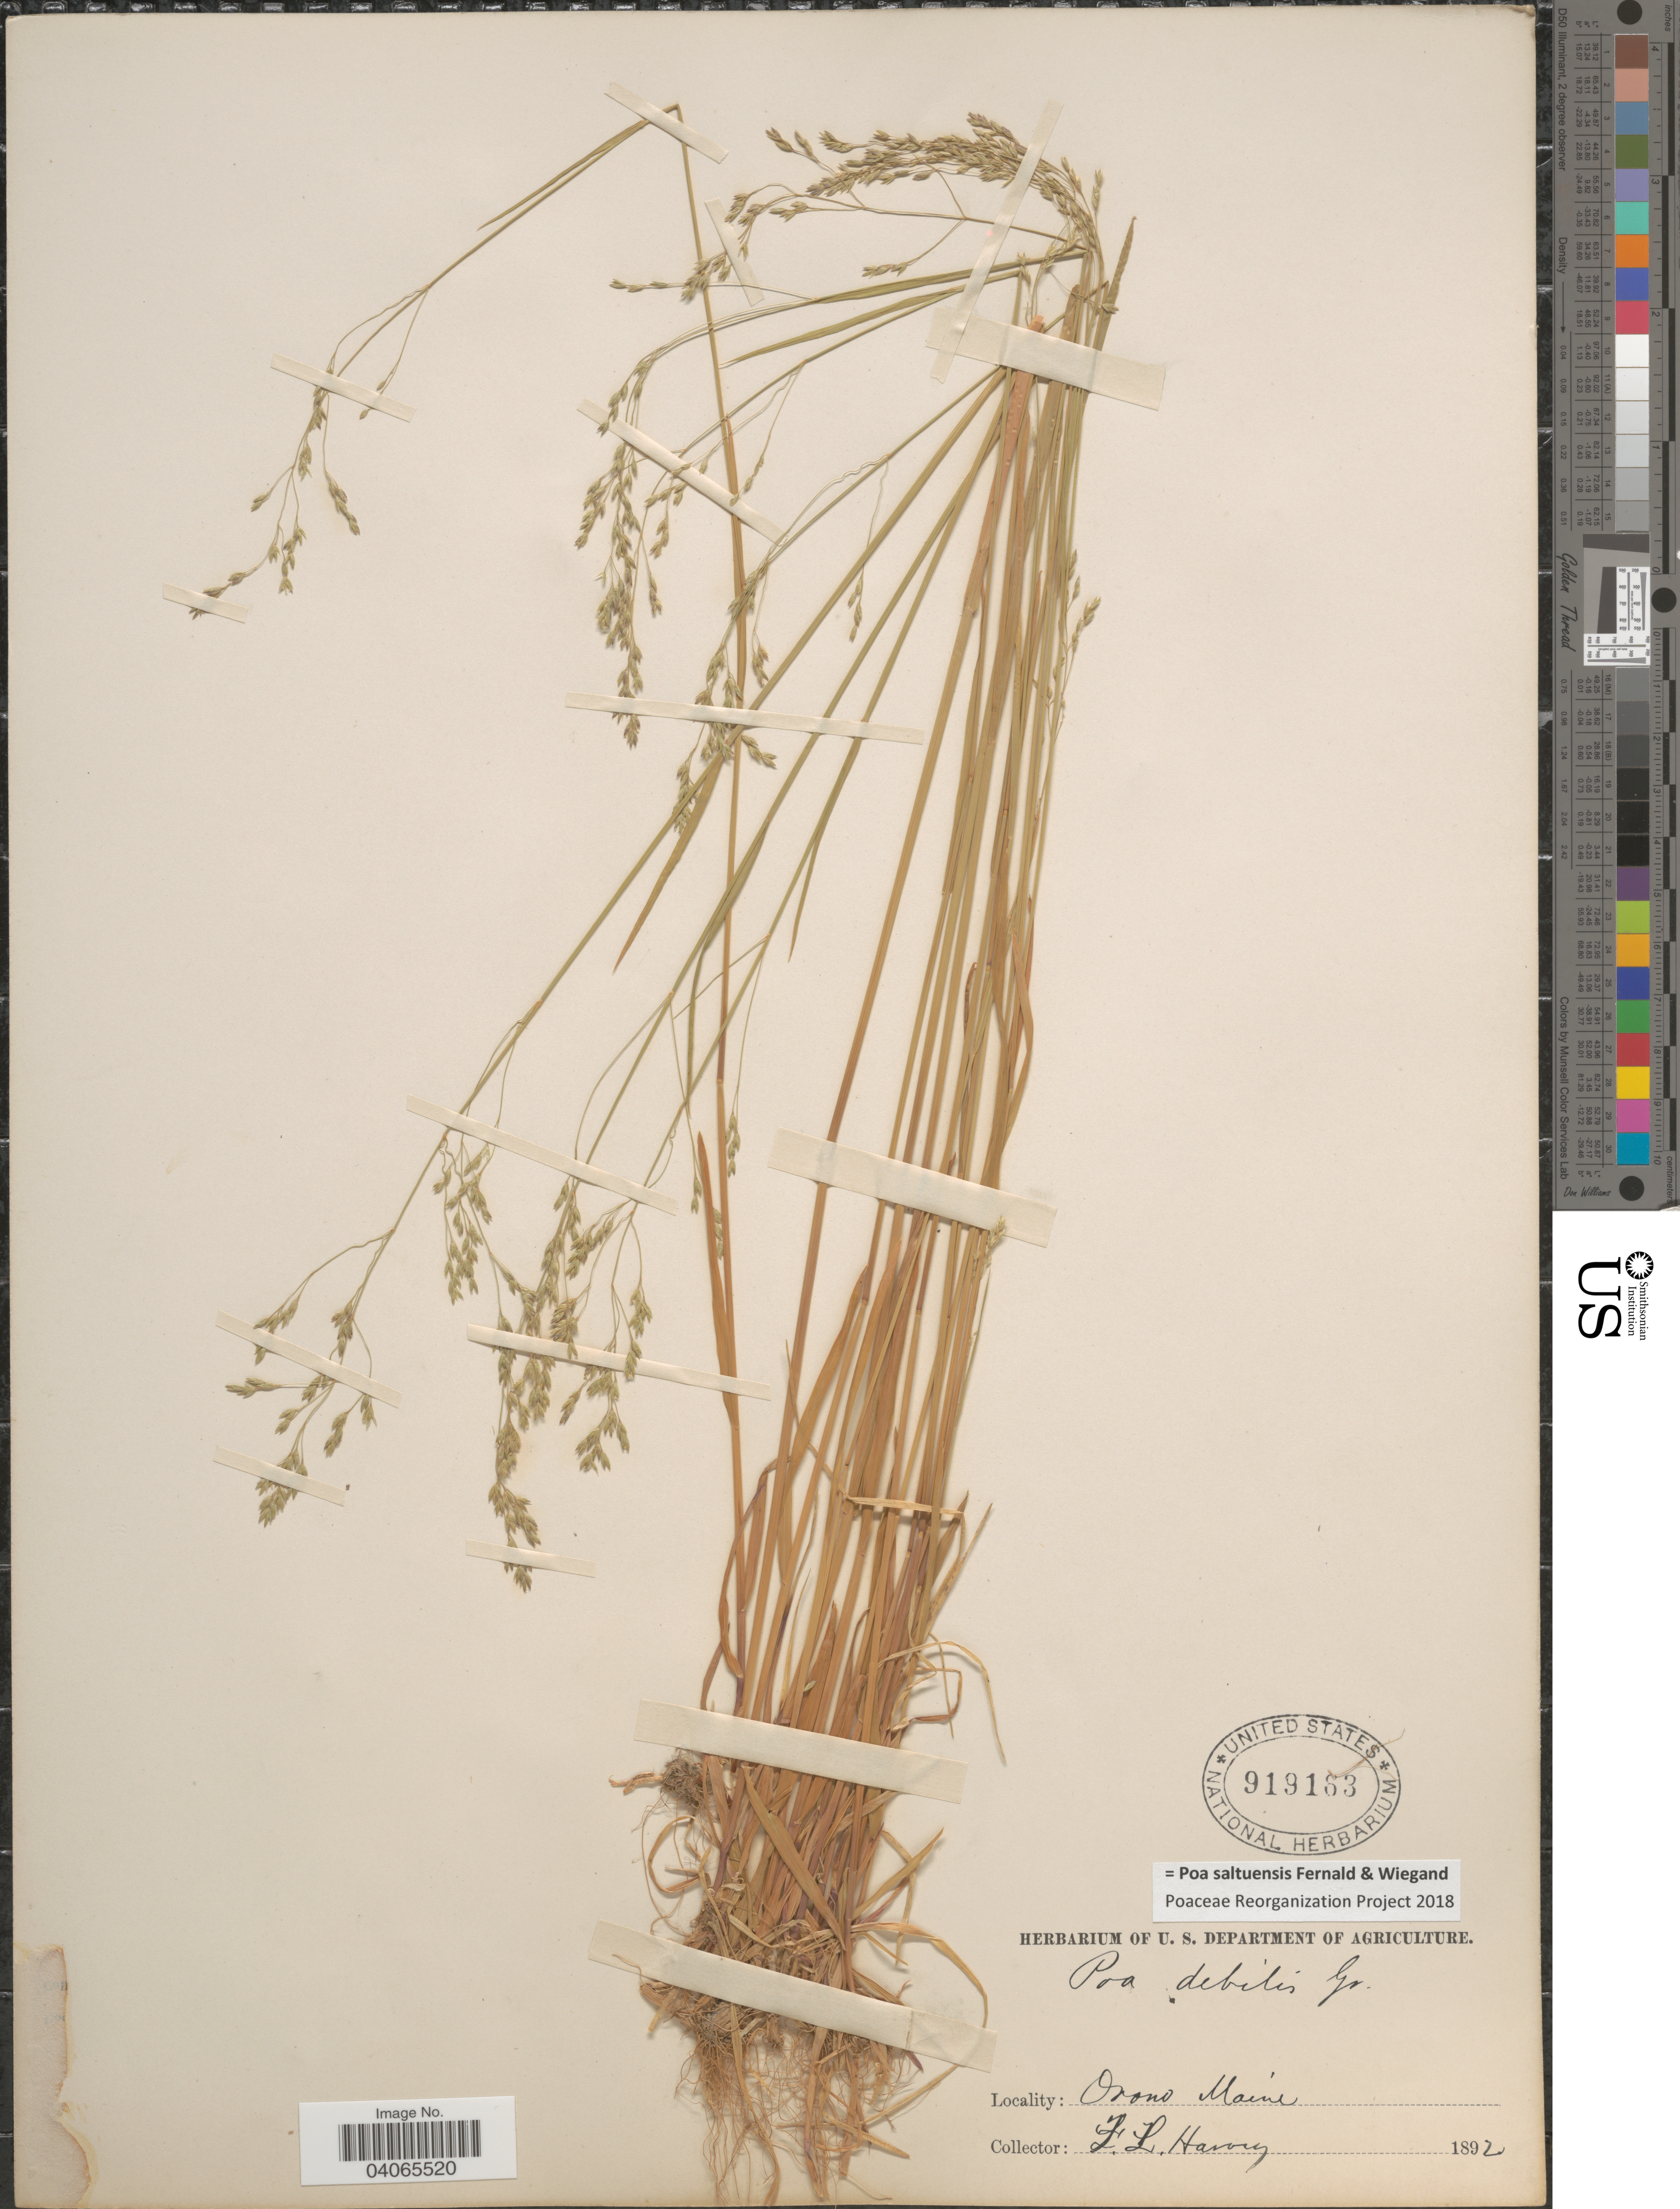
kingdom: Plantae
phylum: Tracheophyta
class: Liliopsida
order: Poales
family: Poaceae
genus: Poa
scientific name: Poa saltuensis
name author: Fernald & Wiegand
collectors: F. L. Harvey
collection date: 1892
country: United States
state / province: Maine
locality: Orono.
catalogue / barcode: US 919163